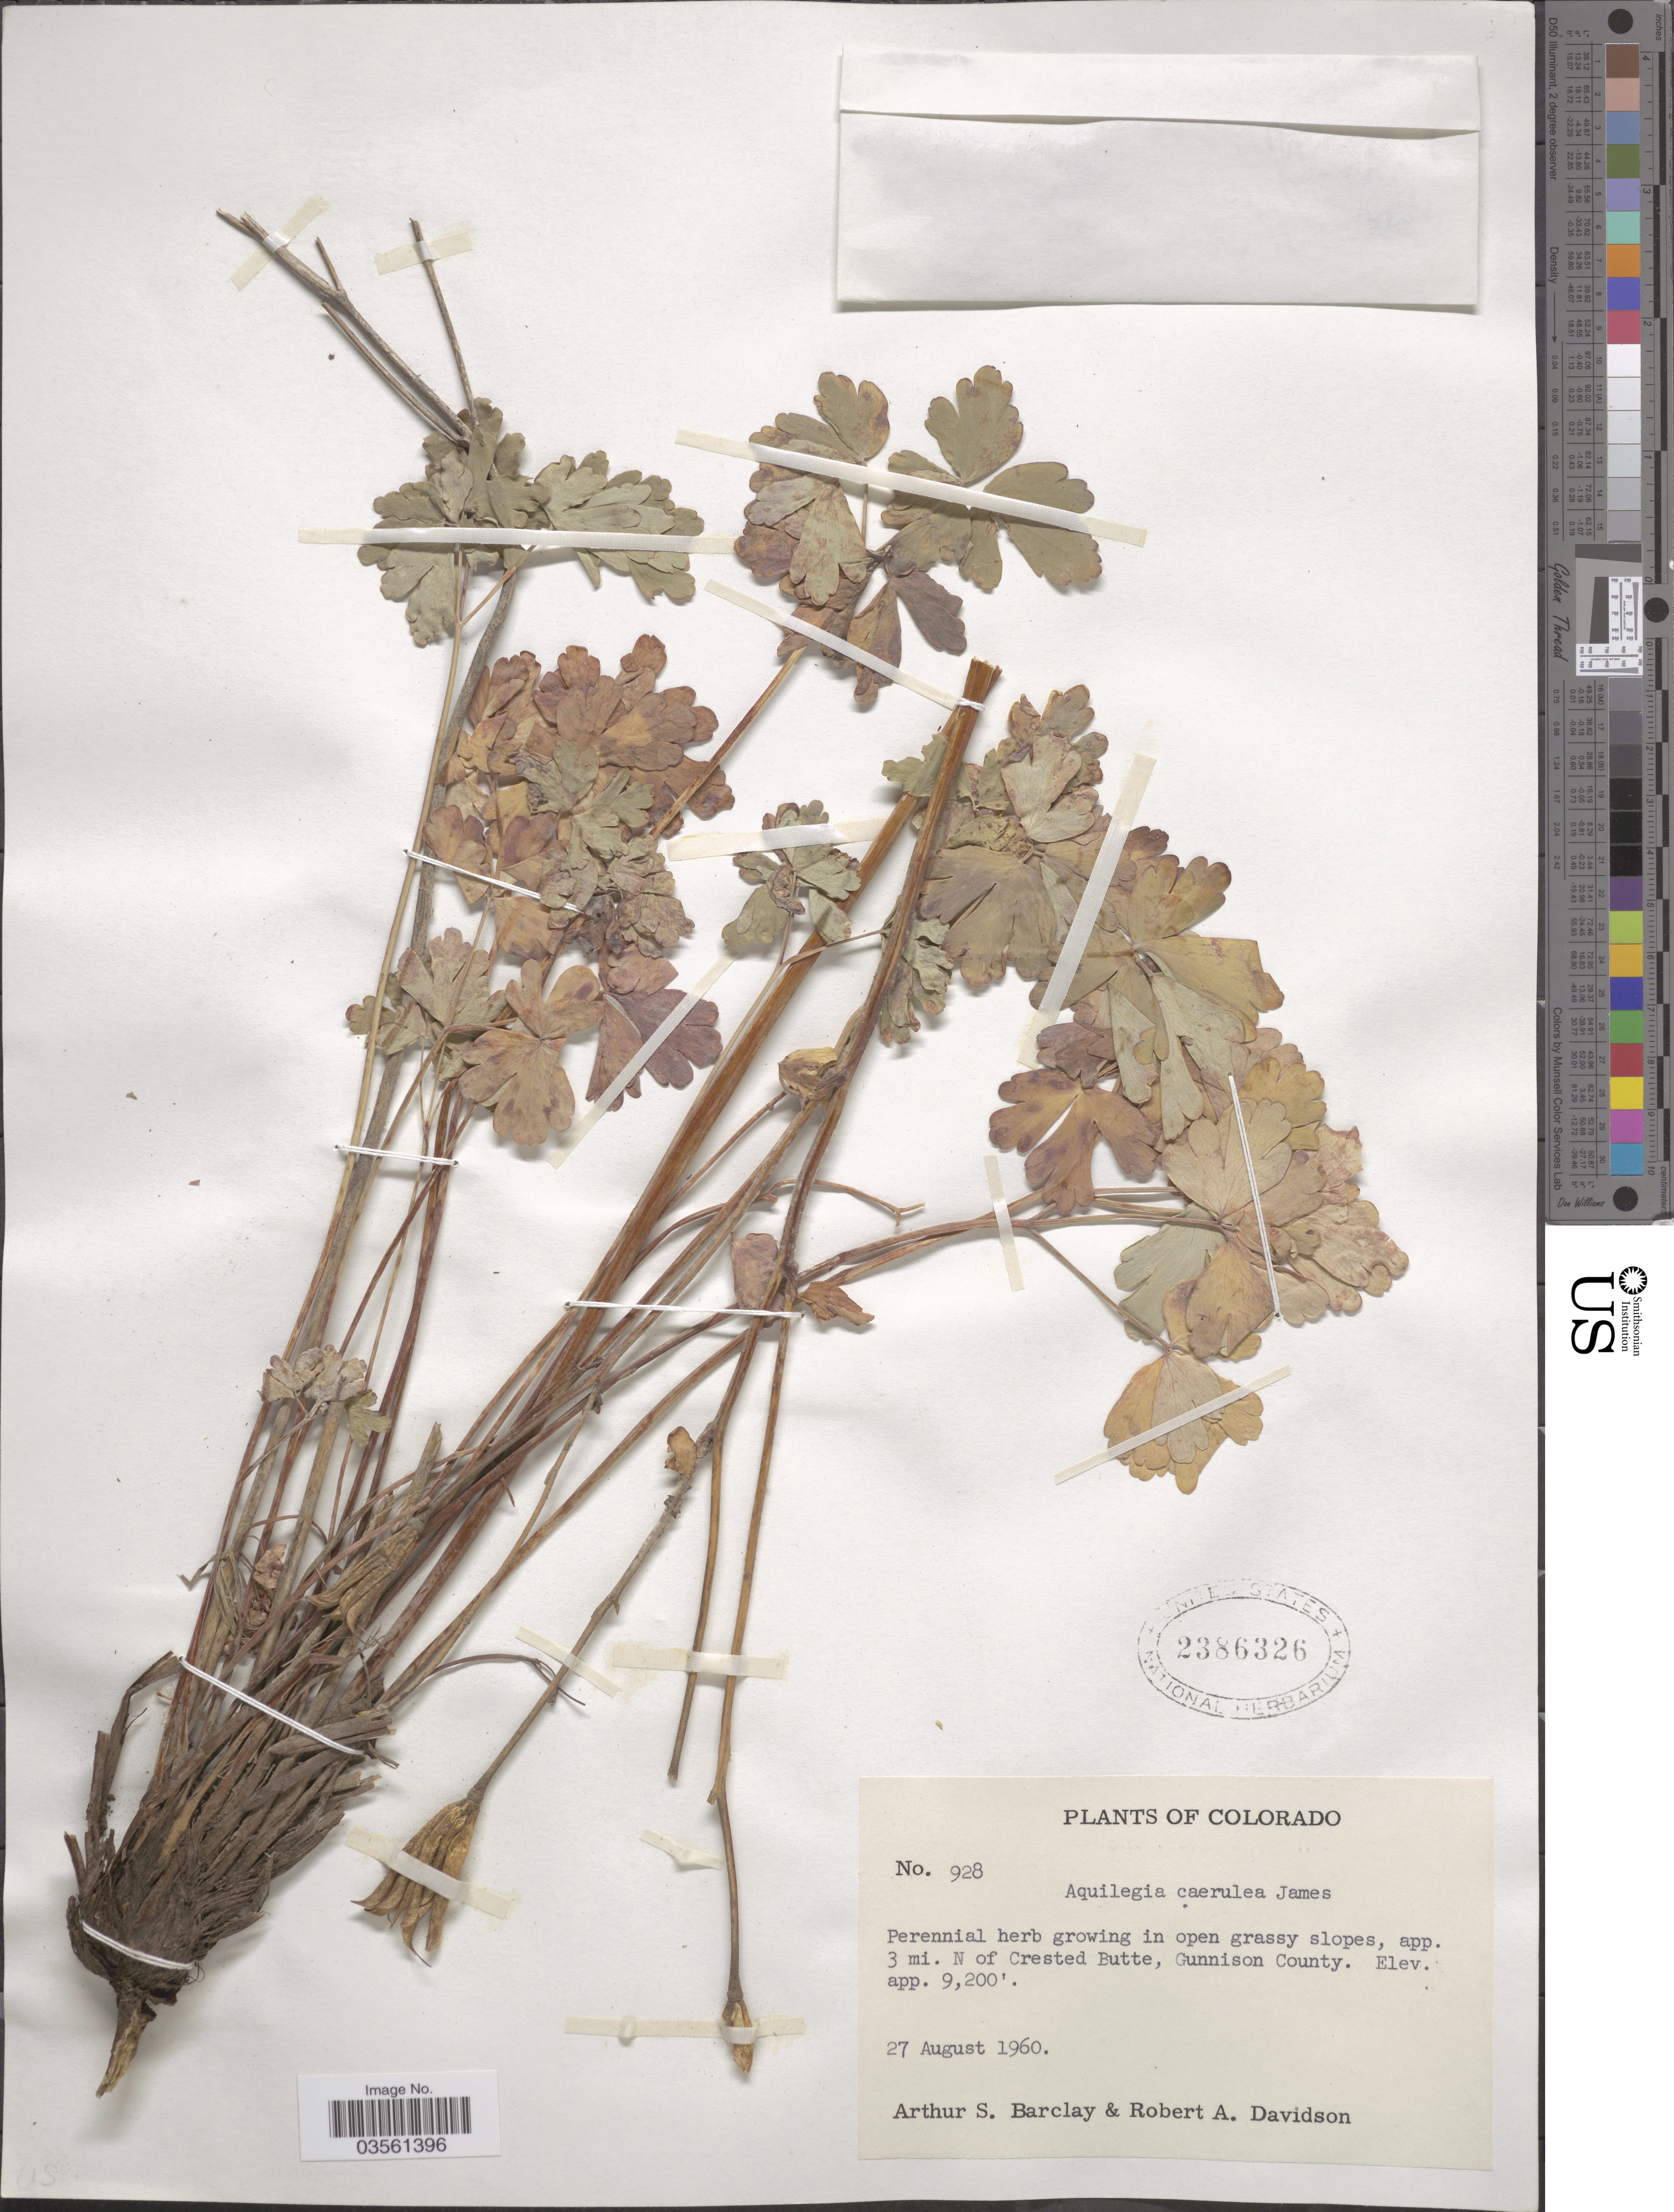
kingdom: Plantae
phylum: Tracheophyta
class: Magnoliopsida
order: Ranunculales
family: Ranunculaceae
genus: Aquilegia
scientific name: Aquilegia coerulea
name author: E. James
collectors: A. S. Barclay & R. A. Davidson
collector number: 928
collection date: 1960-08-27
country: United States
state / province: Colorado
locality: App. 3 mi. N of Crested Butte, Gunnison County.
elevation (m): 2804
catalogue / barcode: US 2386326